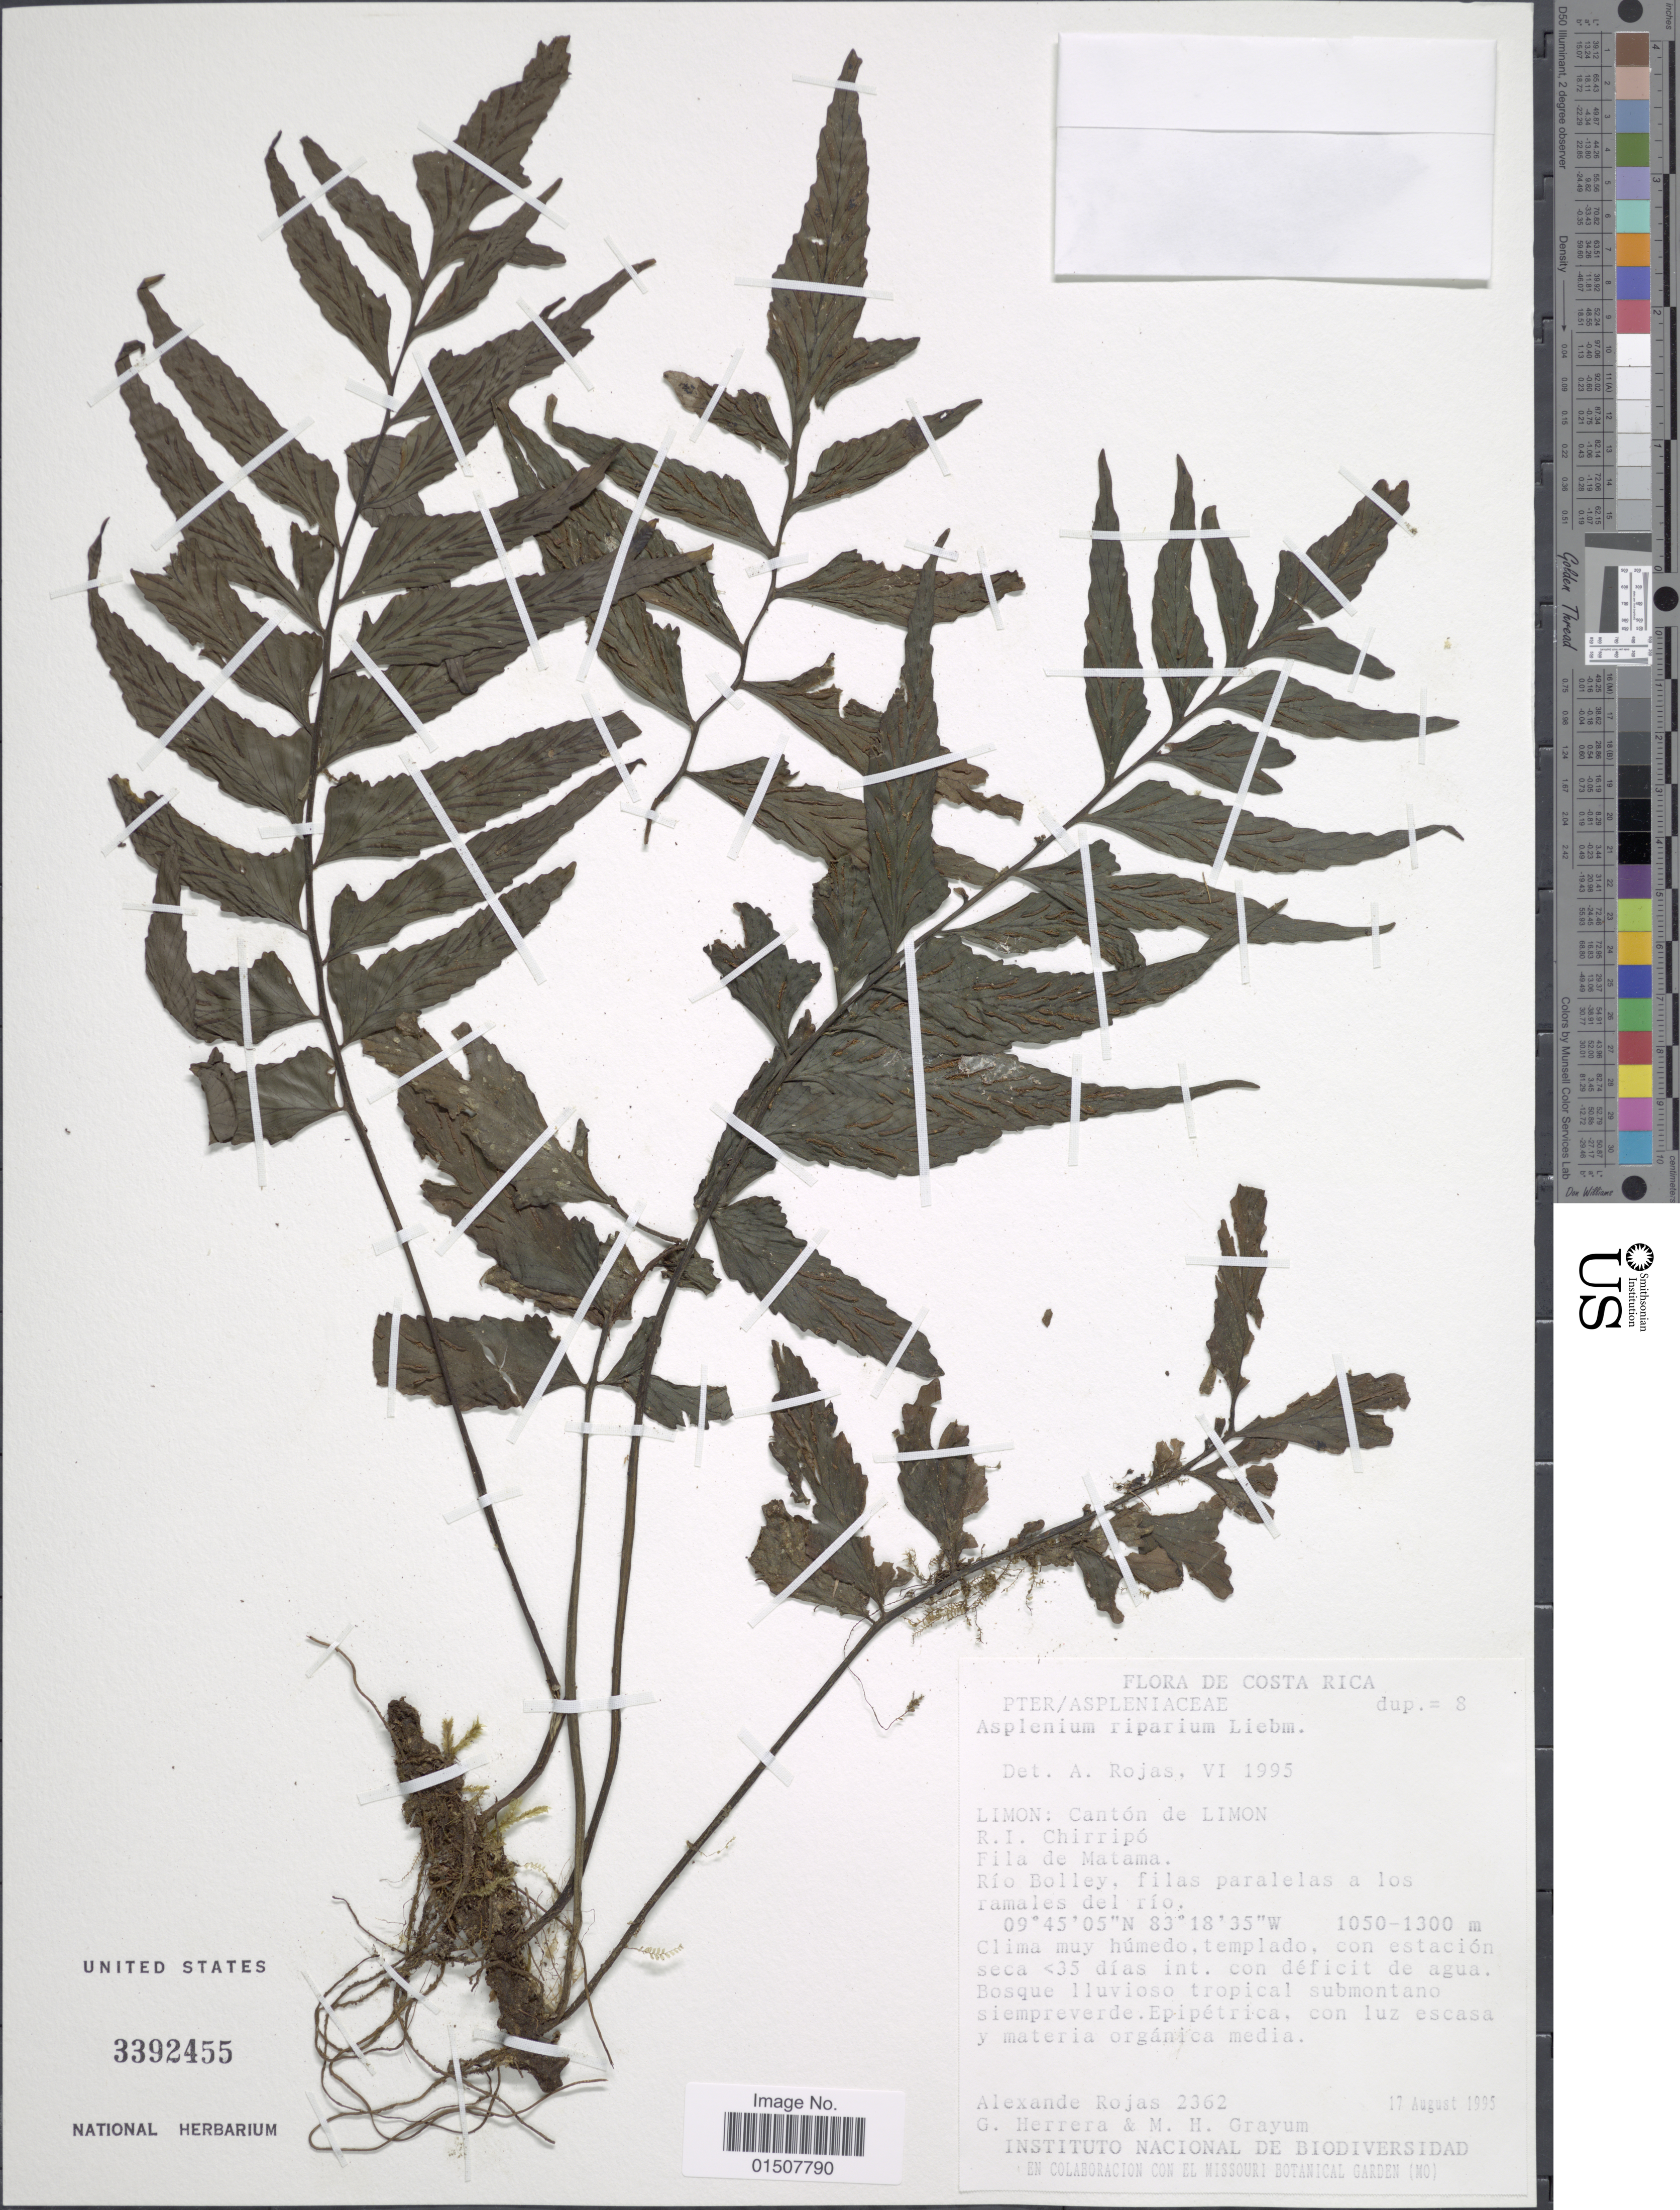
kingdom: Plantae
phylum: Tracheophyta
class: Polypodiopsida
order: Polypodiales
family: Aspleniaceae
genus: Asplenium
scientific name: Asplenium riparium Brack., nom. illeg.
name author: Brack. in Wilkes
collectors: G. Herrera & M. H. Grayum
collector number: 2362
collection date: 1995-08-17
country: Costa Rica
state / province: Limón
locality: Limon: Canton de Limon. R. I. Chirripo. Fila de Matama. Rio Bolley. filas paralelas a los ramales del rio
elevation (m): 1050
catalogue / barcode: US 3392455